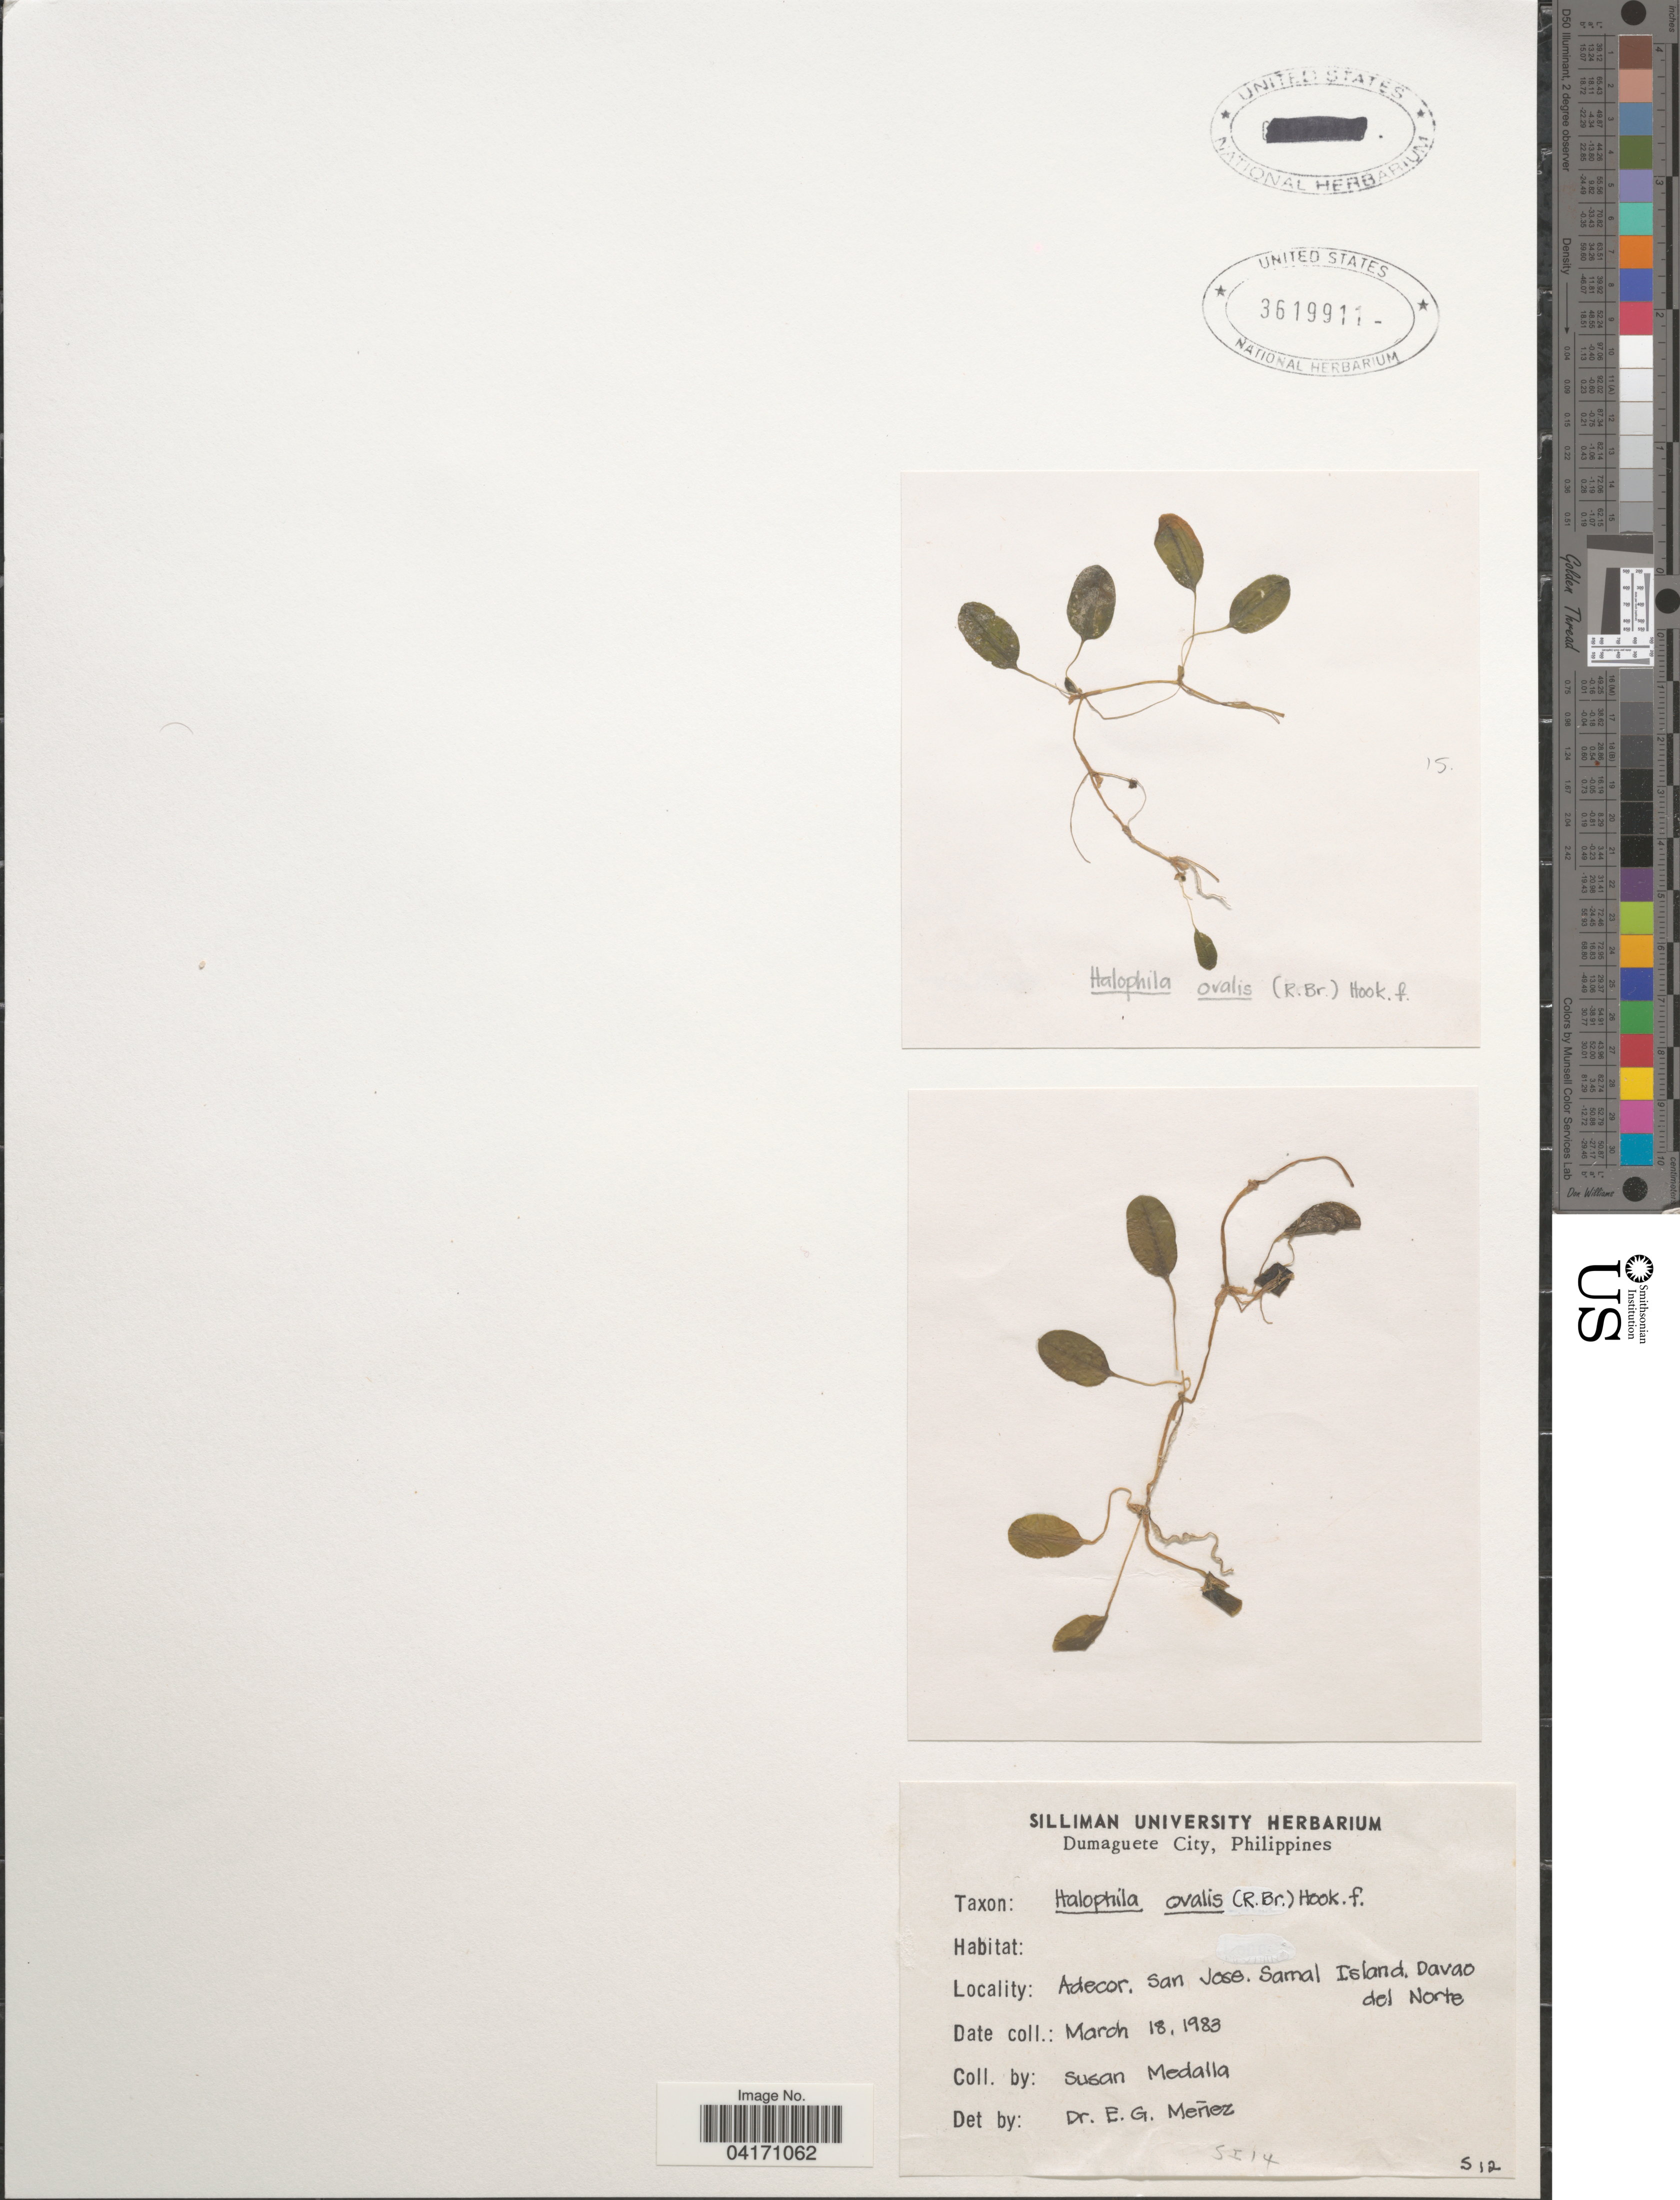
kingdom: Plantae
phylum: Tracheophyta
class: Liliopsida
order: Alismatales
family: Hydrocharitaceae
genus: Halophila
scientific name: Halophila ovalis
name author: (R. Br.) Hook. f.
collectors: S. Medalla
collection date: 1983-03-18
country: Philippines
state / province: Davao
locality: Adecor. San Jose. Samal Island. Davao del Norte.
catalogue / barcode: US 3619911